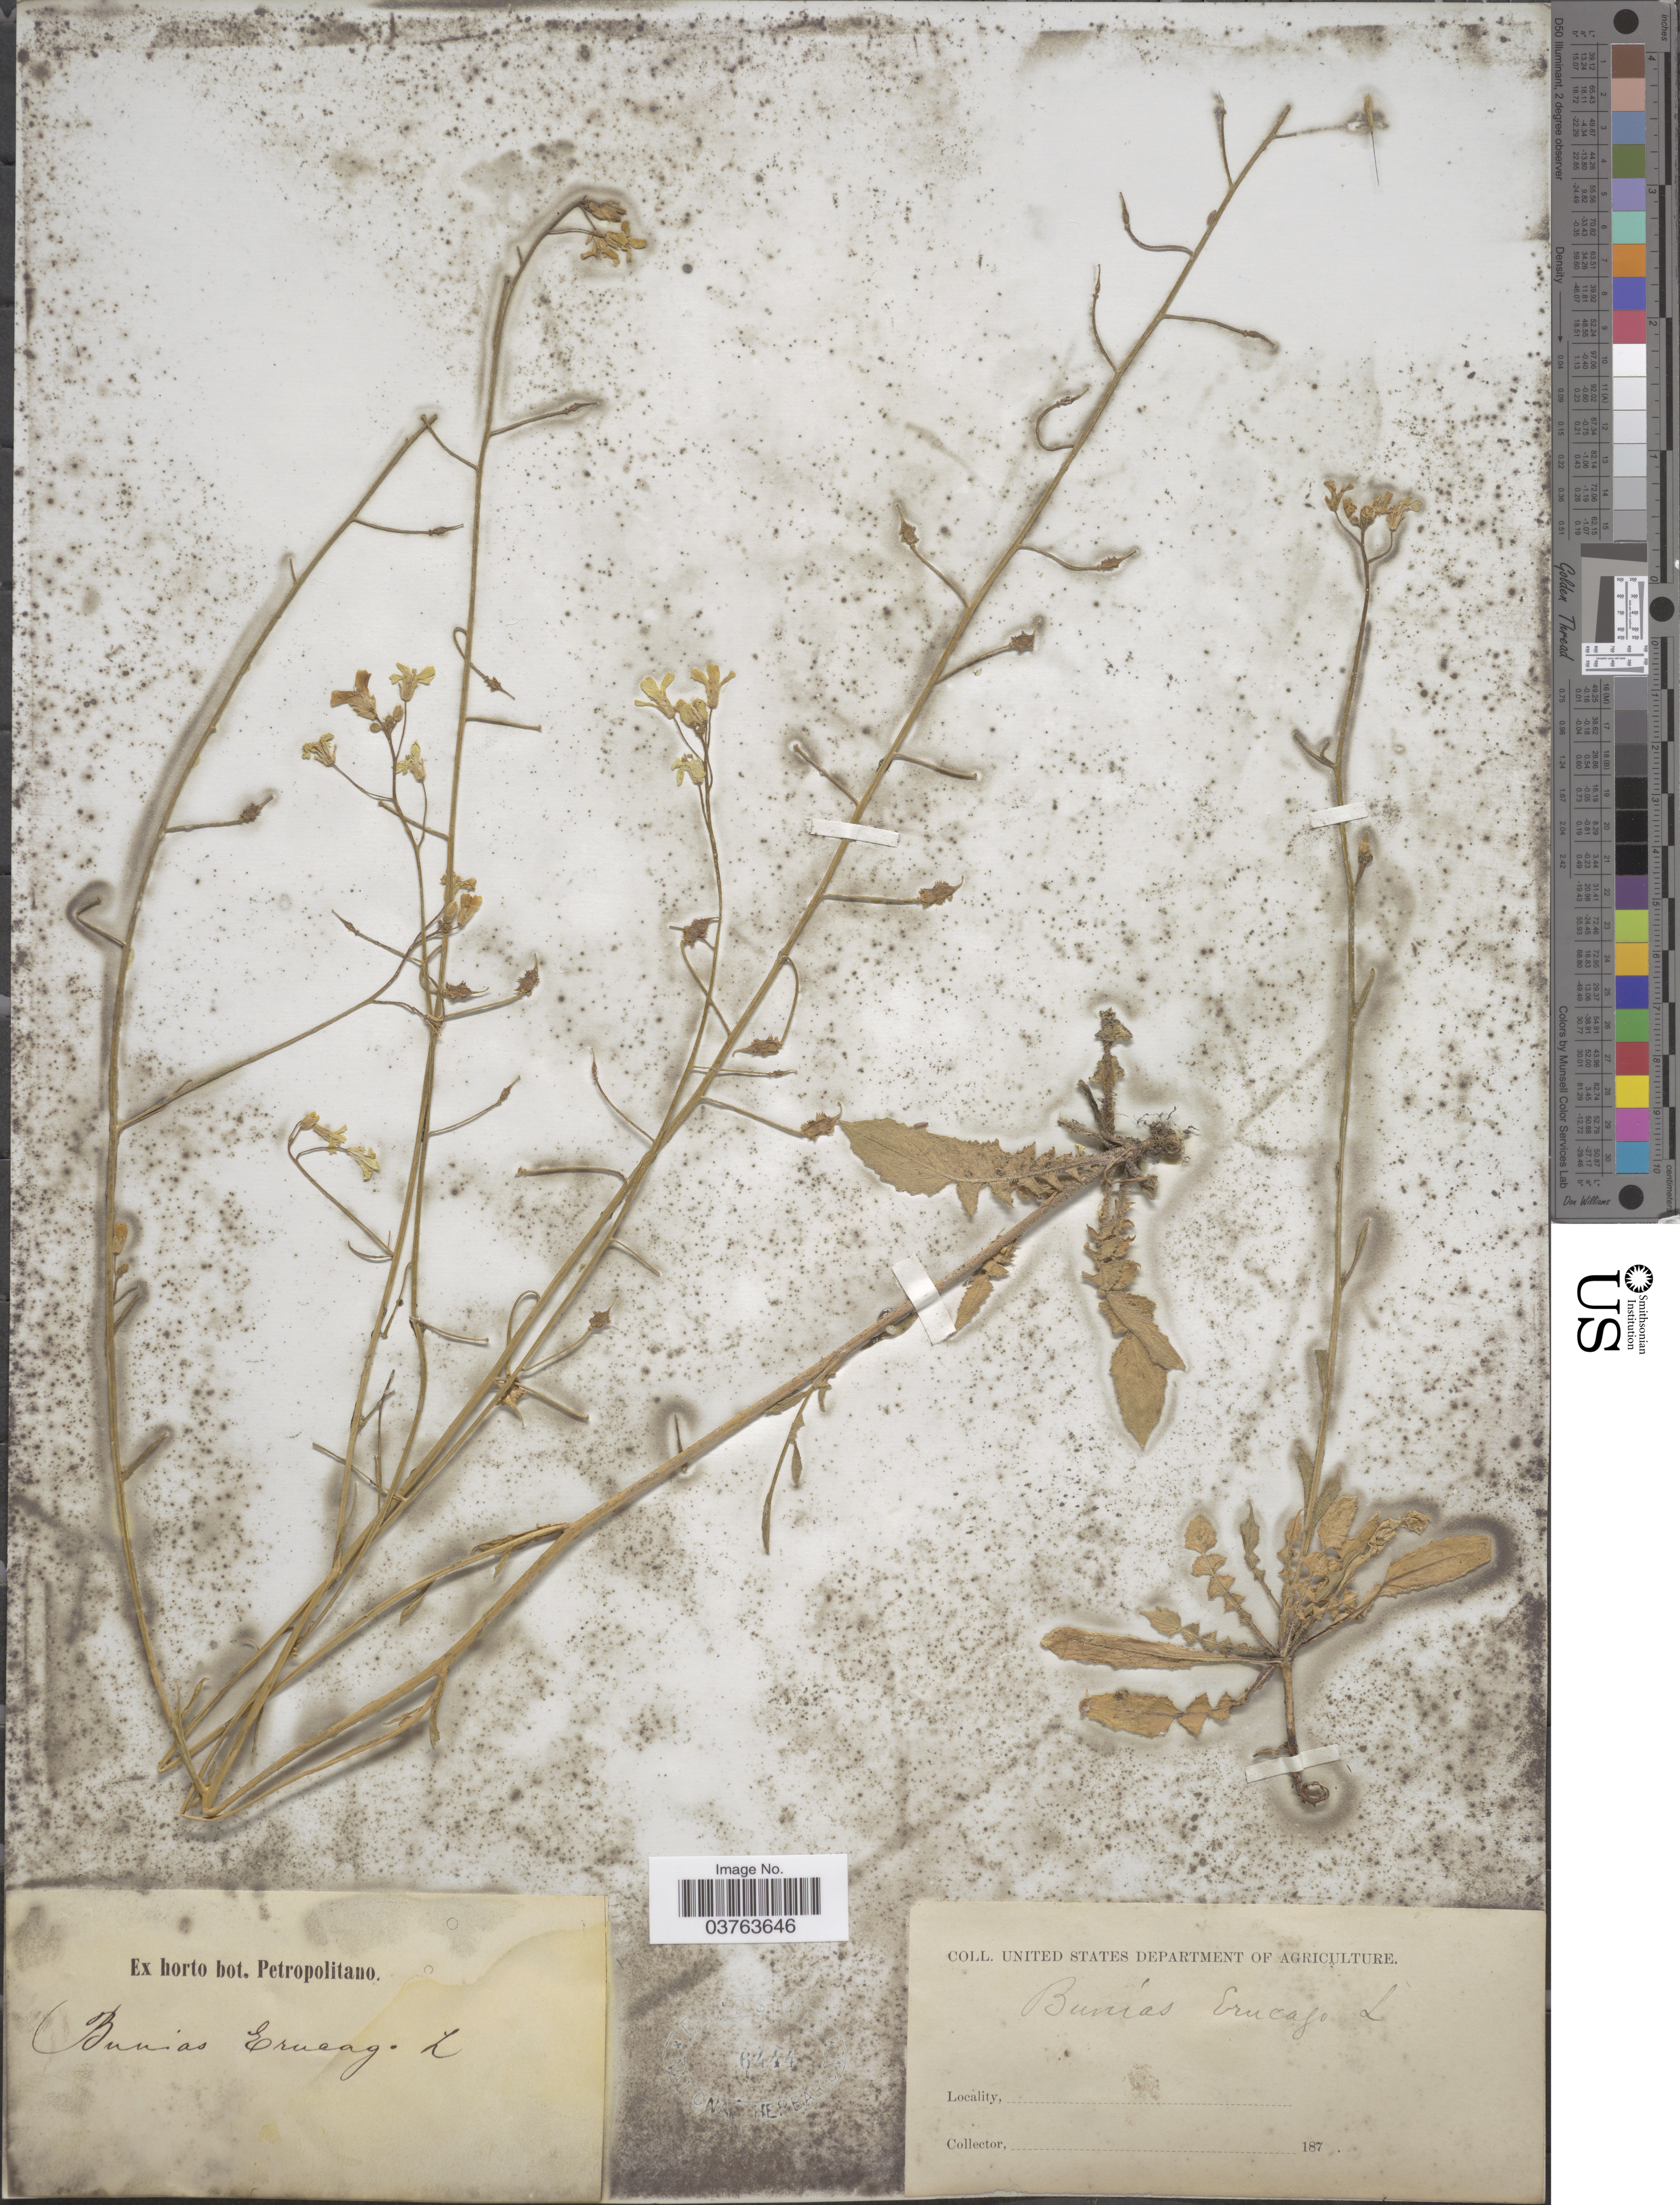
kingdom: Plantae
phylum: Tracheophyta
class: Magnoliopsida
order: Brassicales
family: Brassicaceae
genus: Bunias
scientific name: Bunias erucago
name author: L.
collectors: ex Horto Bot. Petropolitano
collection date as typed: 187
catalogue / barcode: US 6444